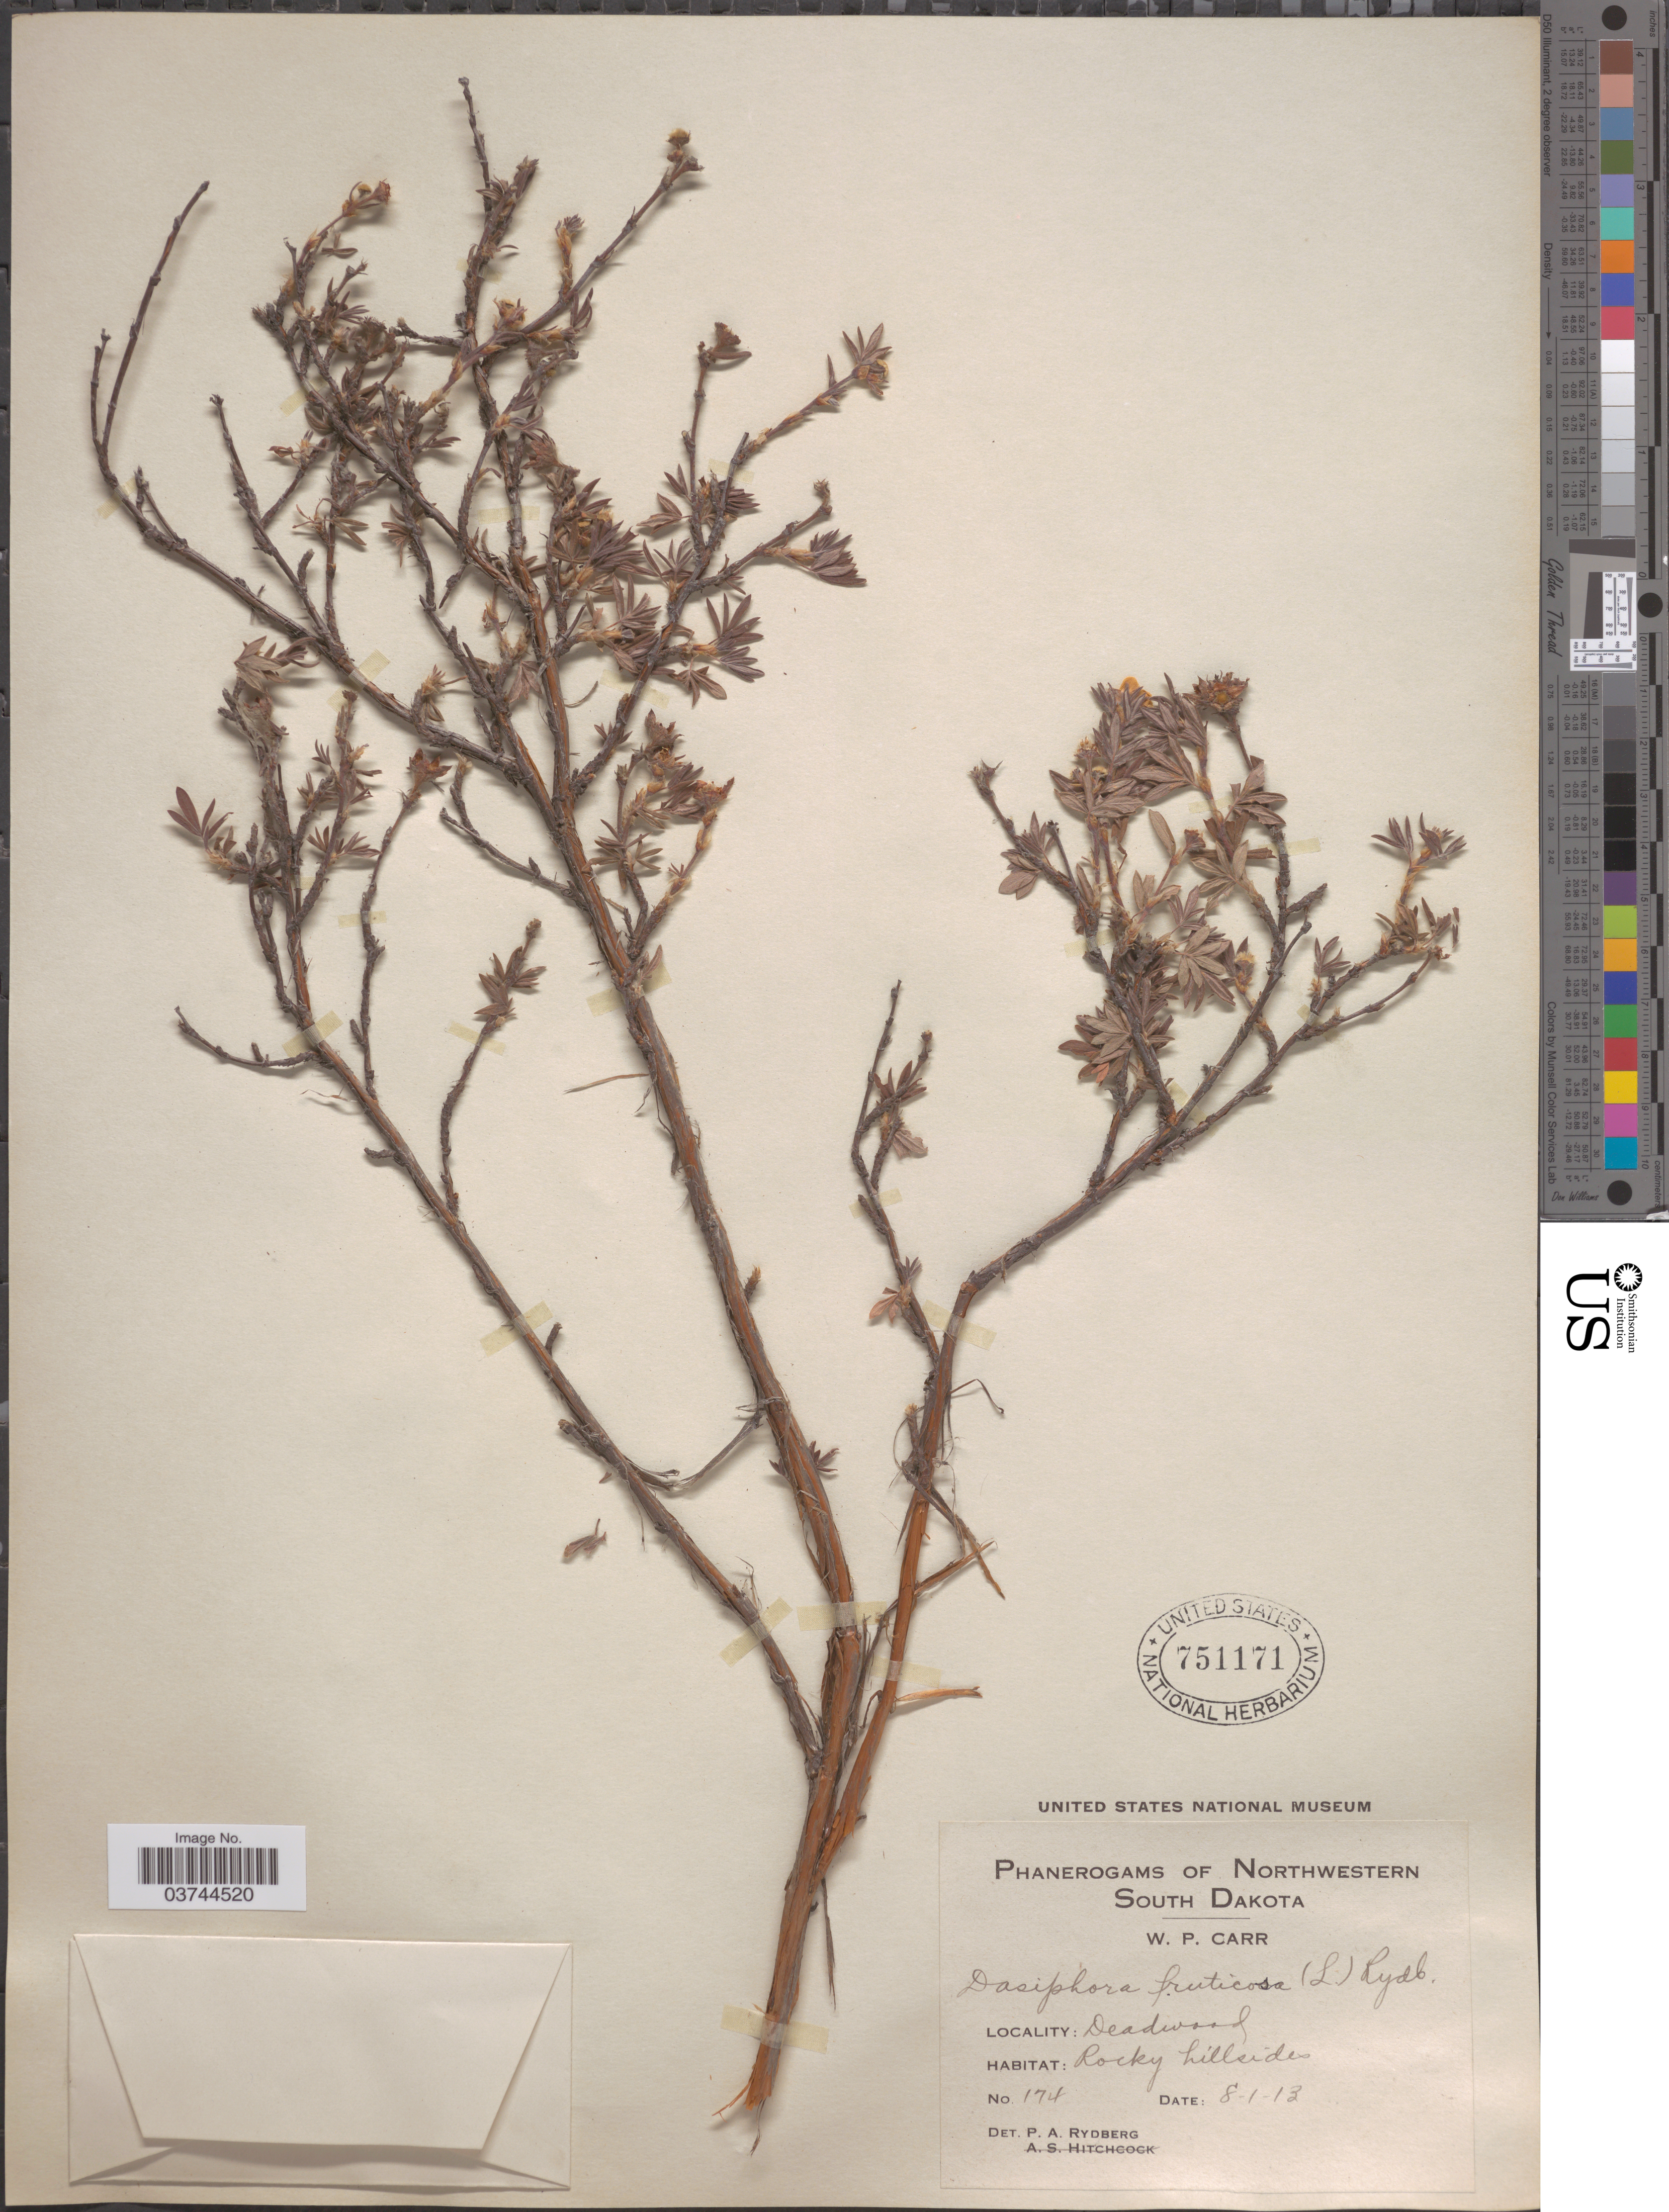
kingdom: Plantae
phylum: Tracheophyta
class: Magnoliopsida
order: Rosales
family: Rosaceae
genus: Dasiphora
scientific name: Dasiphora fruticosa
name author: (L.) Rydb.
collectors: W. Carr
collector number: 174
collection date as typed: Transcribed d/m/y: 1/8/13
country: United States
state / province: South Dakota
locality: Northwestern South Dakota. Deadwood.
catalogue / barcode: US 751171